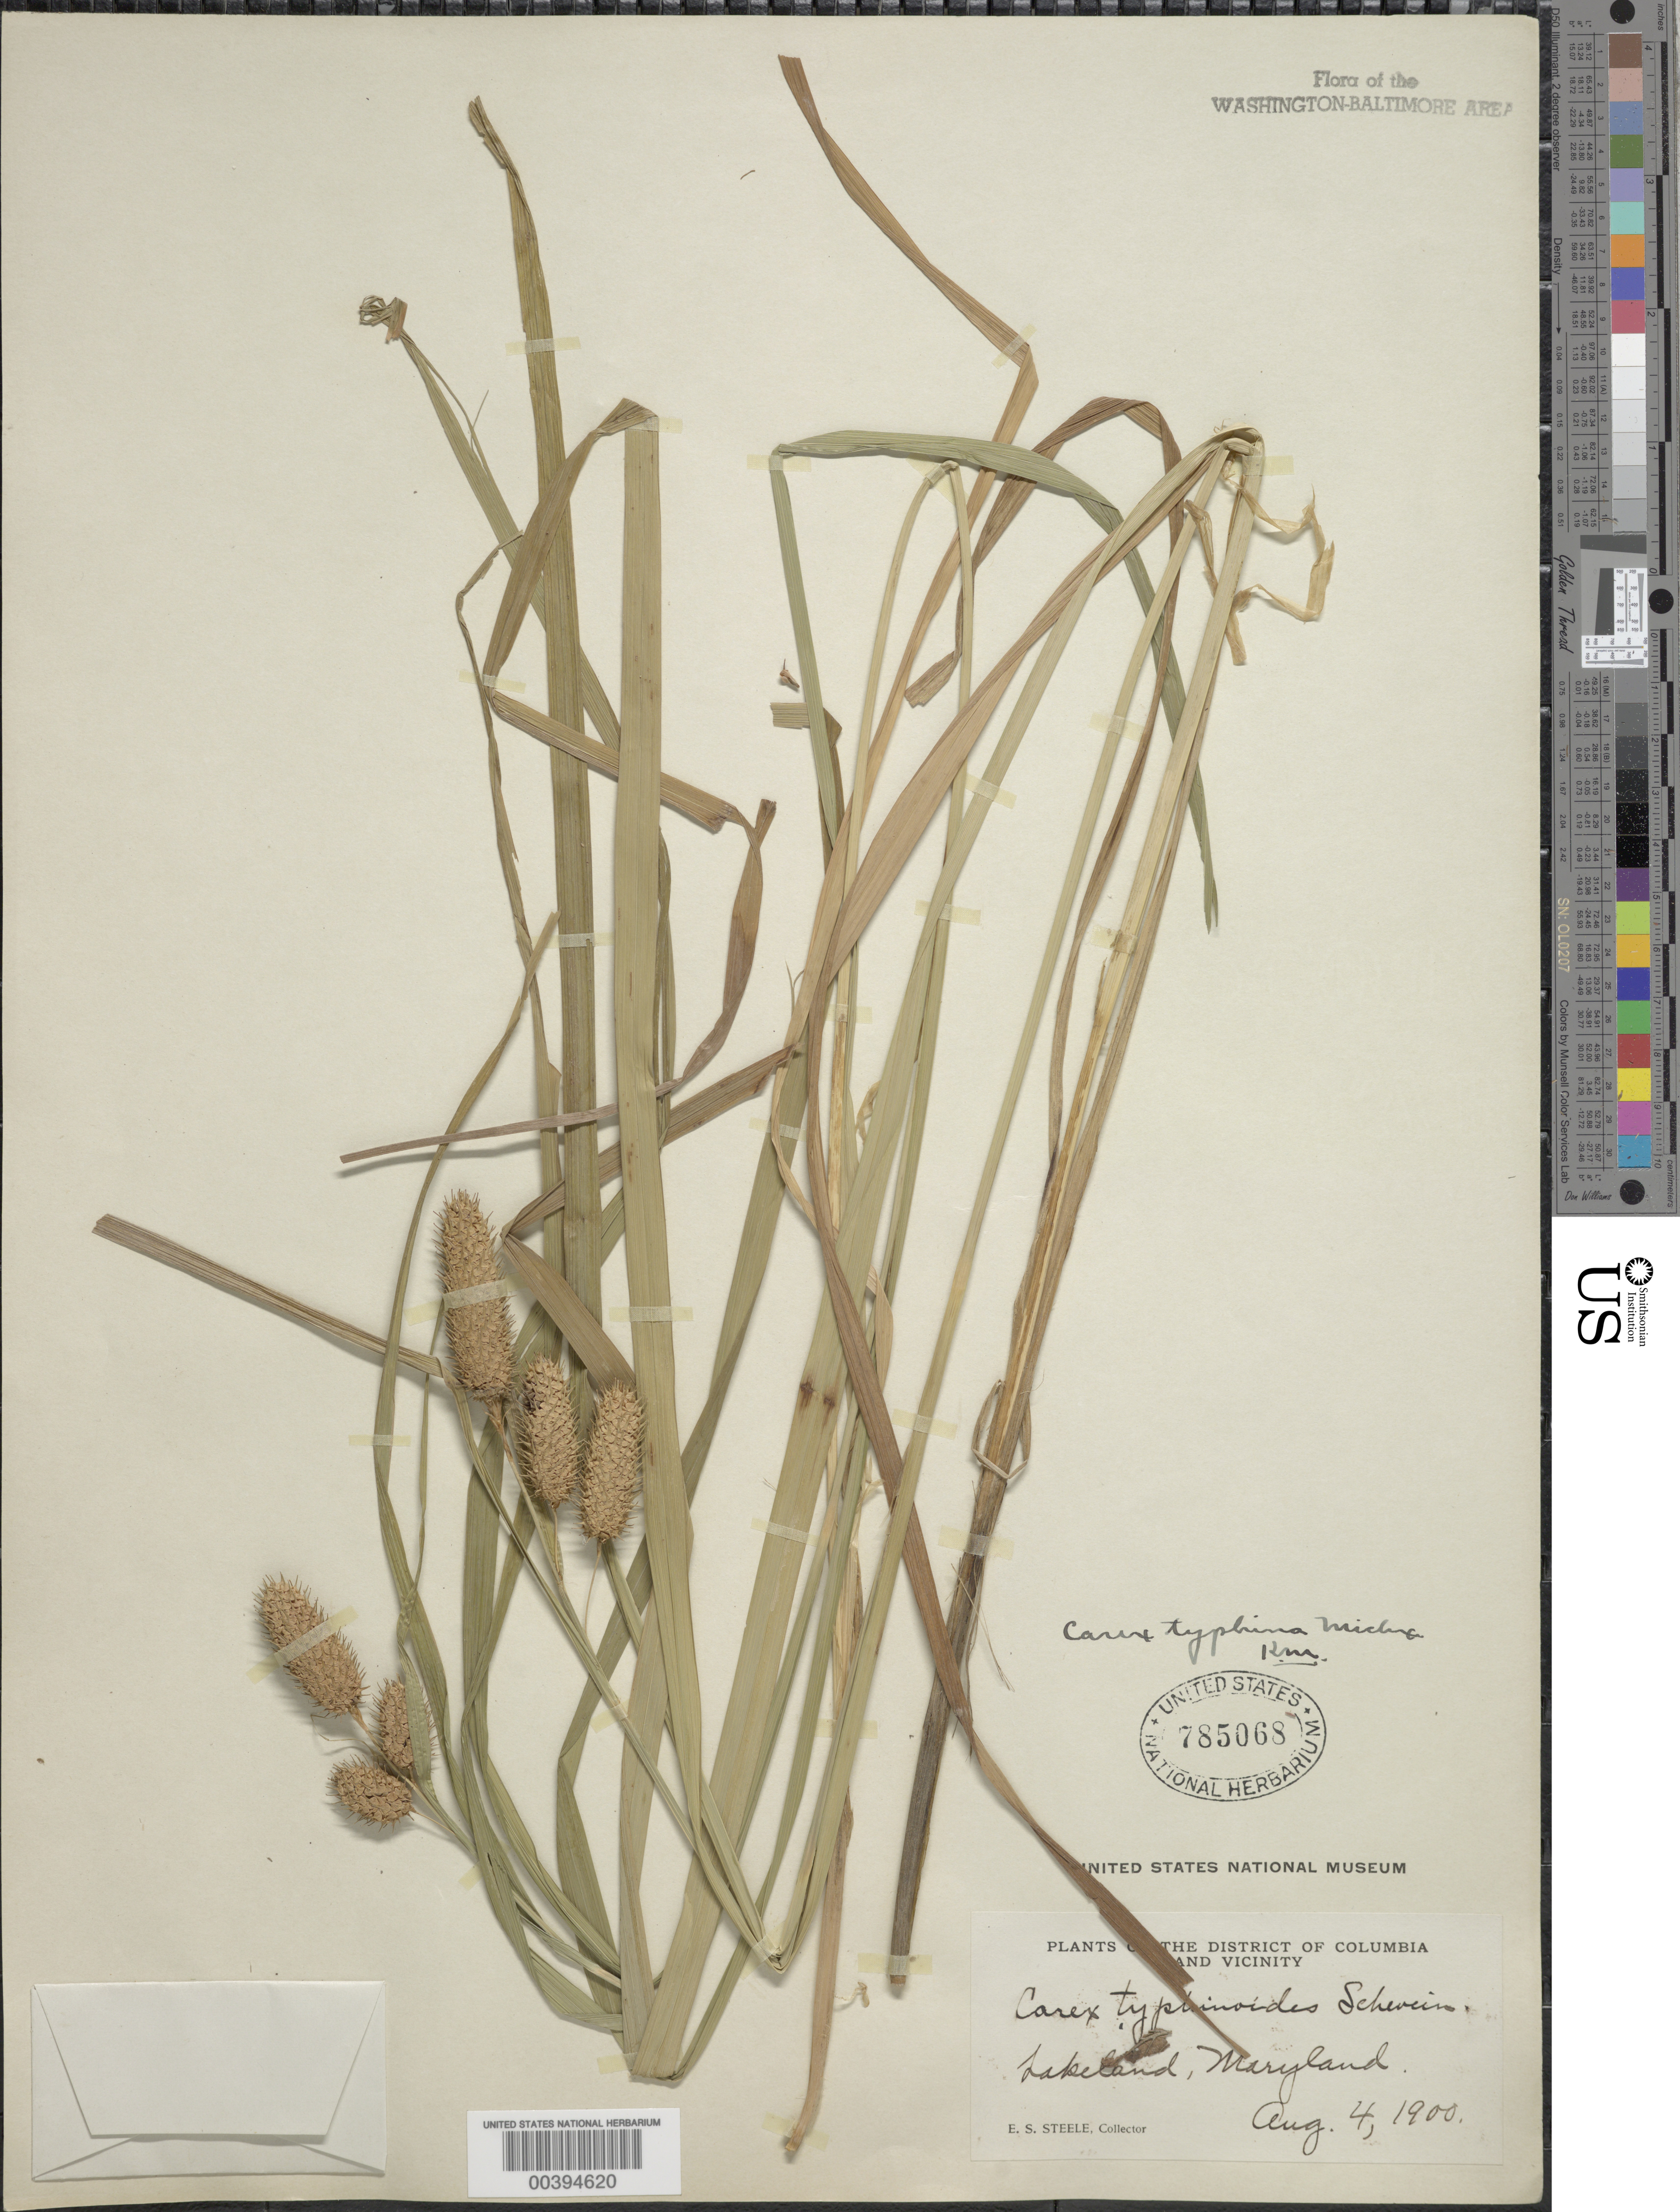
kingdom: Plantae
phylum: Tracheophyta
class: Liliopsida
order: Poales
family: Cyperaceae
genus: Carex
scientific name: Carex typhina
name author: Michx.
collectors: E. Steele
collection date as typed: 04 Aug 1900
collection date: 1900-08-04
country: United States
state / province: Maryland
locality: Lakeland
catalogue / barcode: US 785068